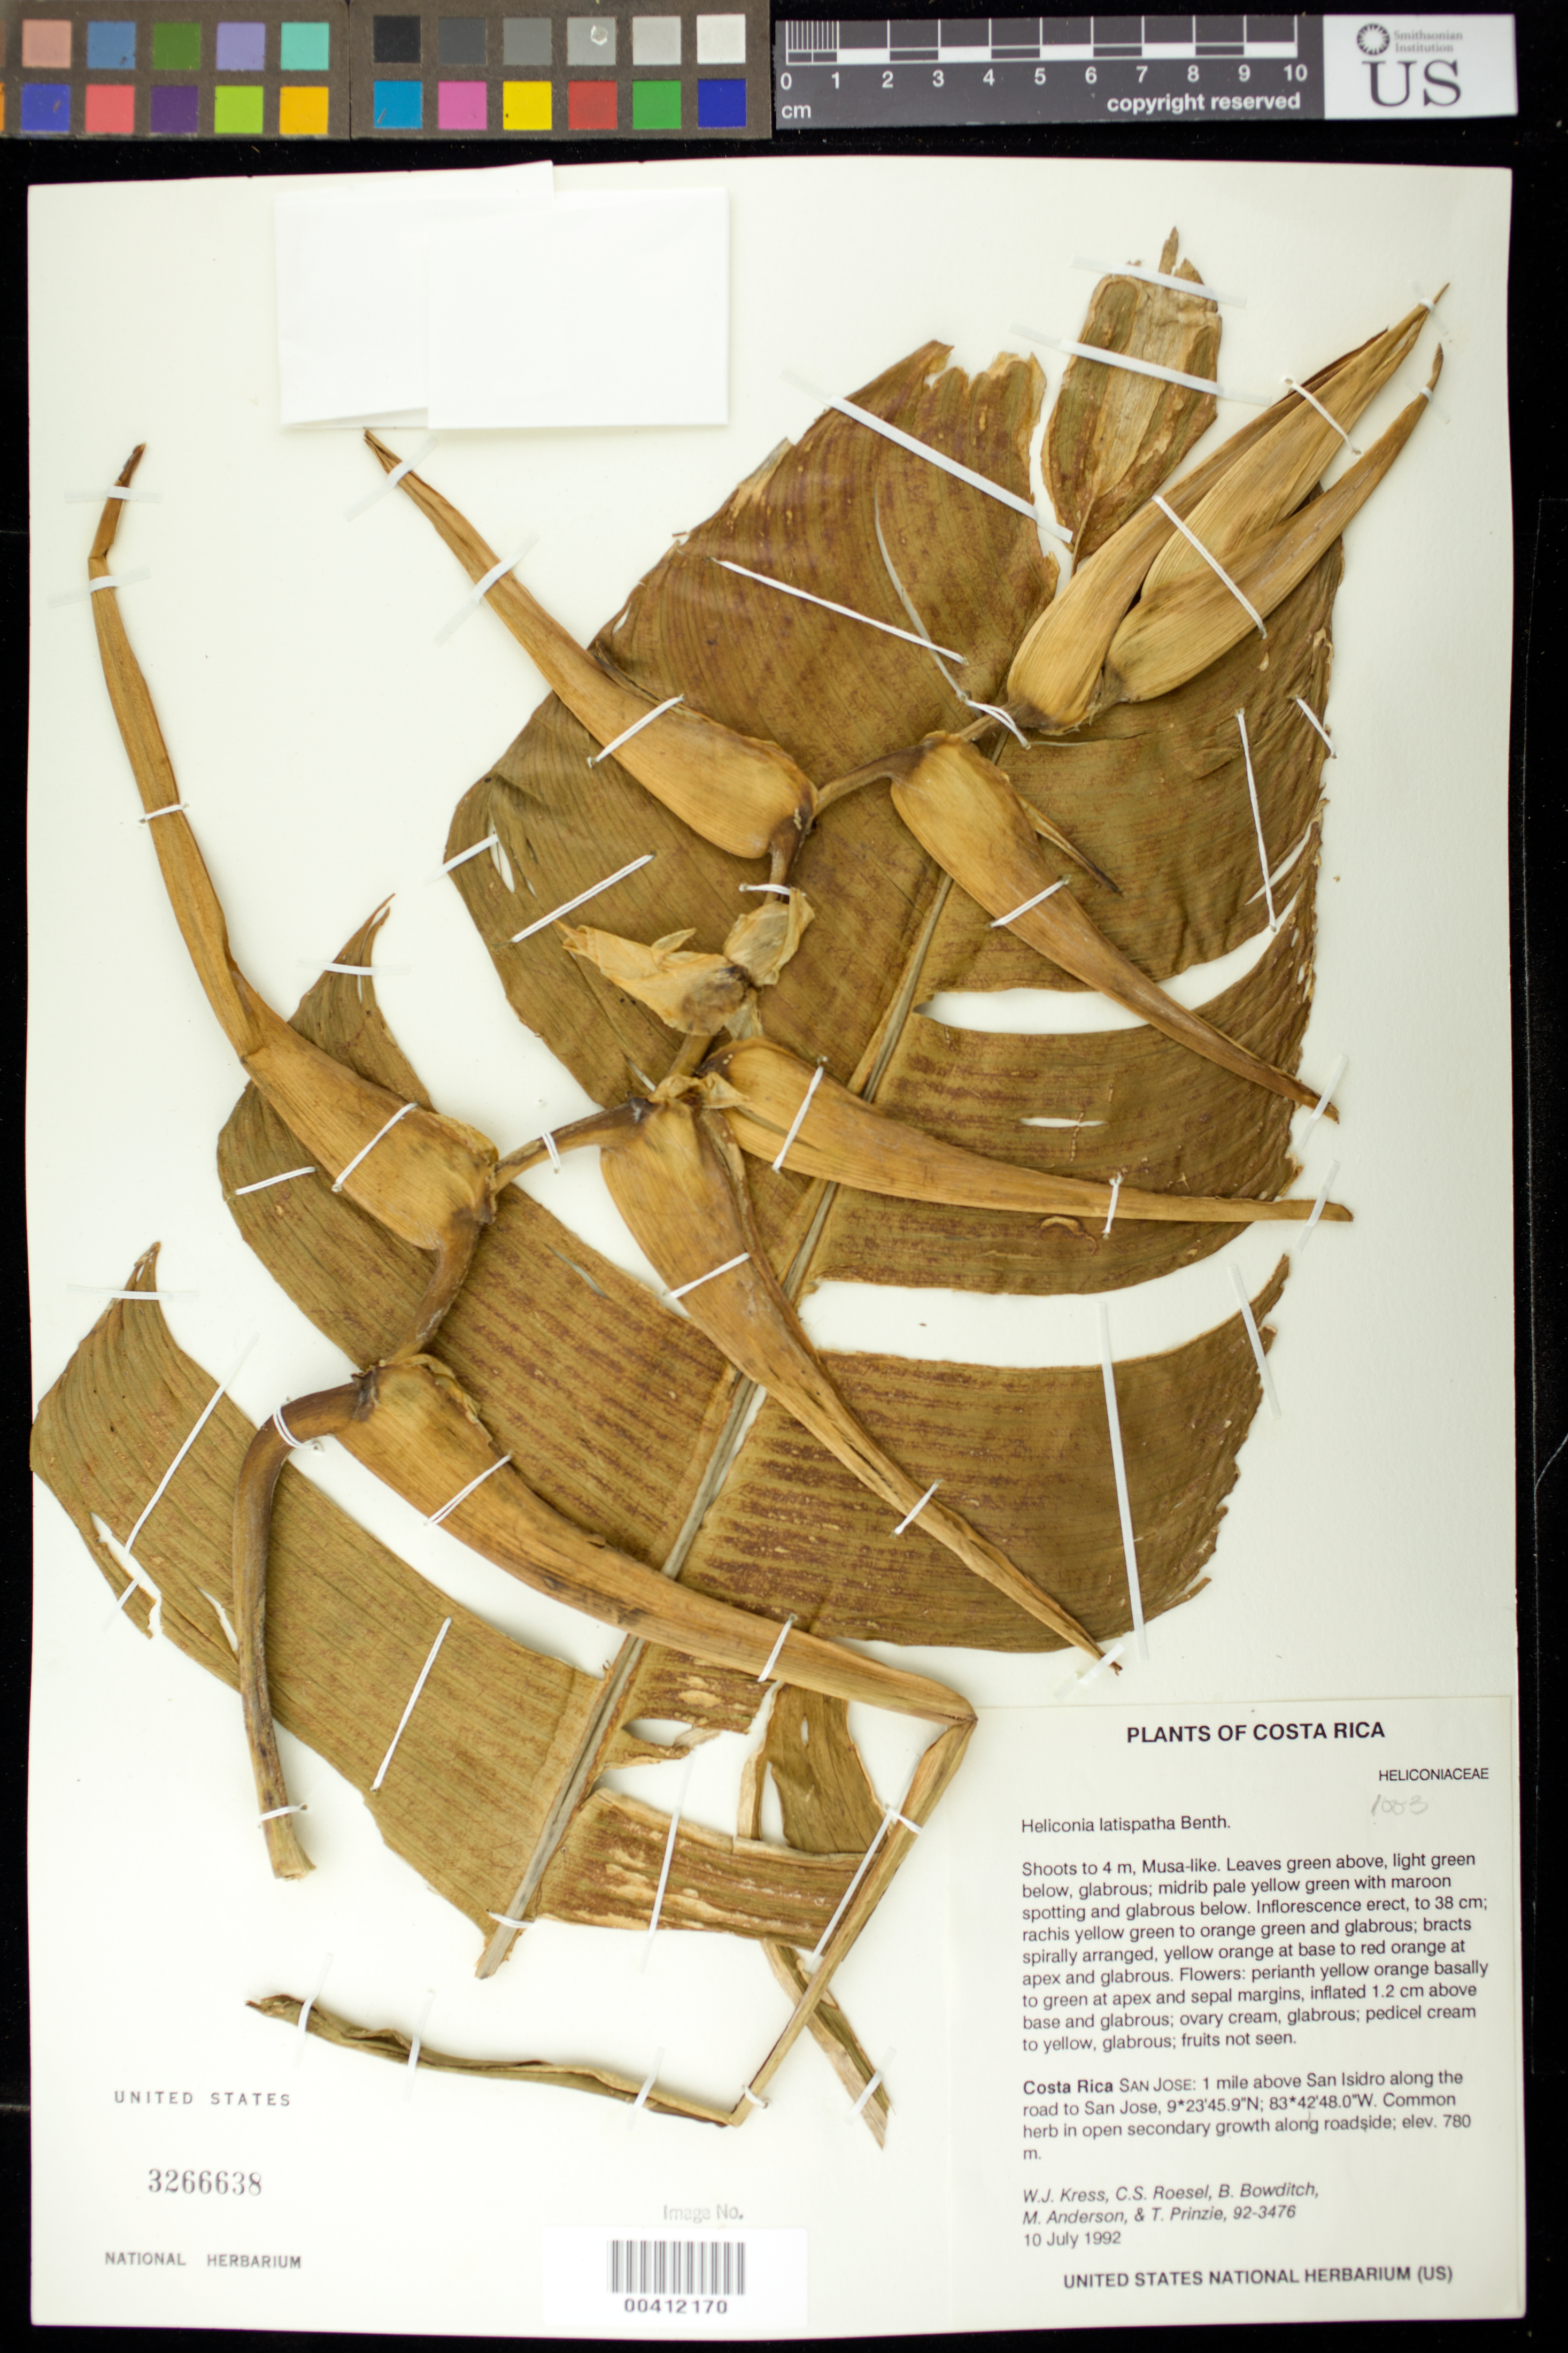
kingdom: Plantae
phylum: Tracheophyta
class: Liliopsida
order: Zingiberales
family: Heliconiaceae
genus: Heliconia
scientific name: Heliconia latispatha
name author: Benth.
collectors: W. J. Kress, C. S. Roesel, B. Bowditch, M. Anderson & T. Prinzie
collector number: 92-3476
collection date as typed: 10 Jul 1992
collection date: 1992-07-10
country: Costa Rica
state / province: San José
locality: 1 mi above san isidro along the rd to san jose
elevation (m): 780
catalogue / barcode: US 3266638